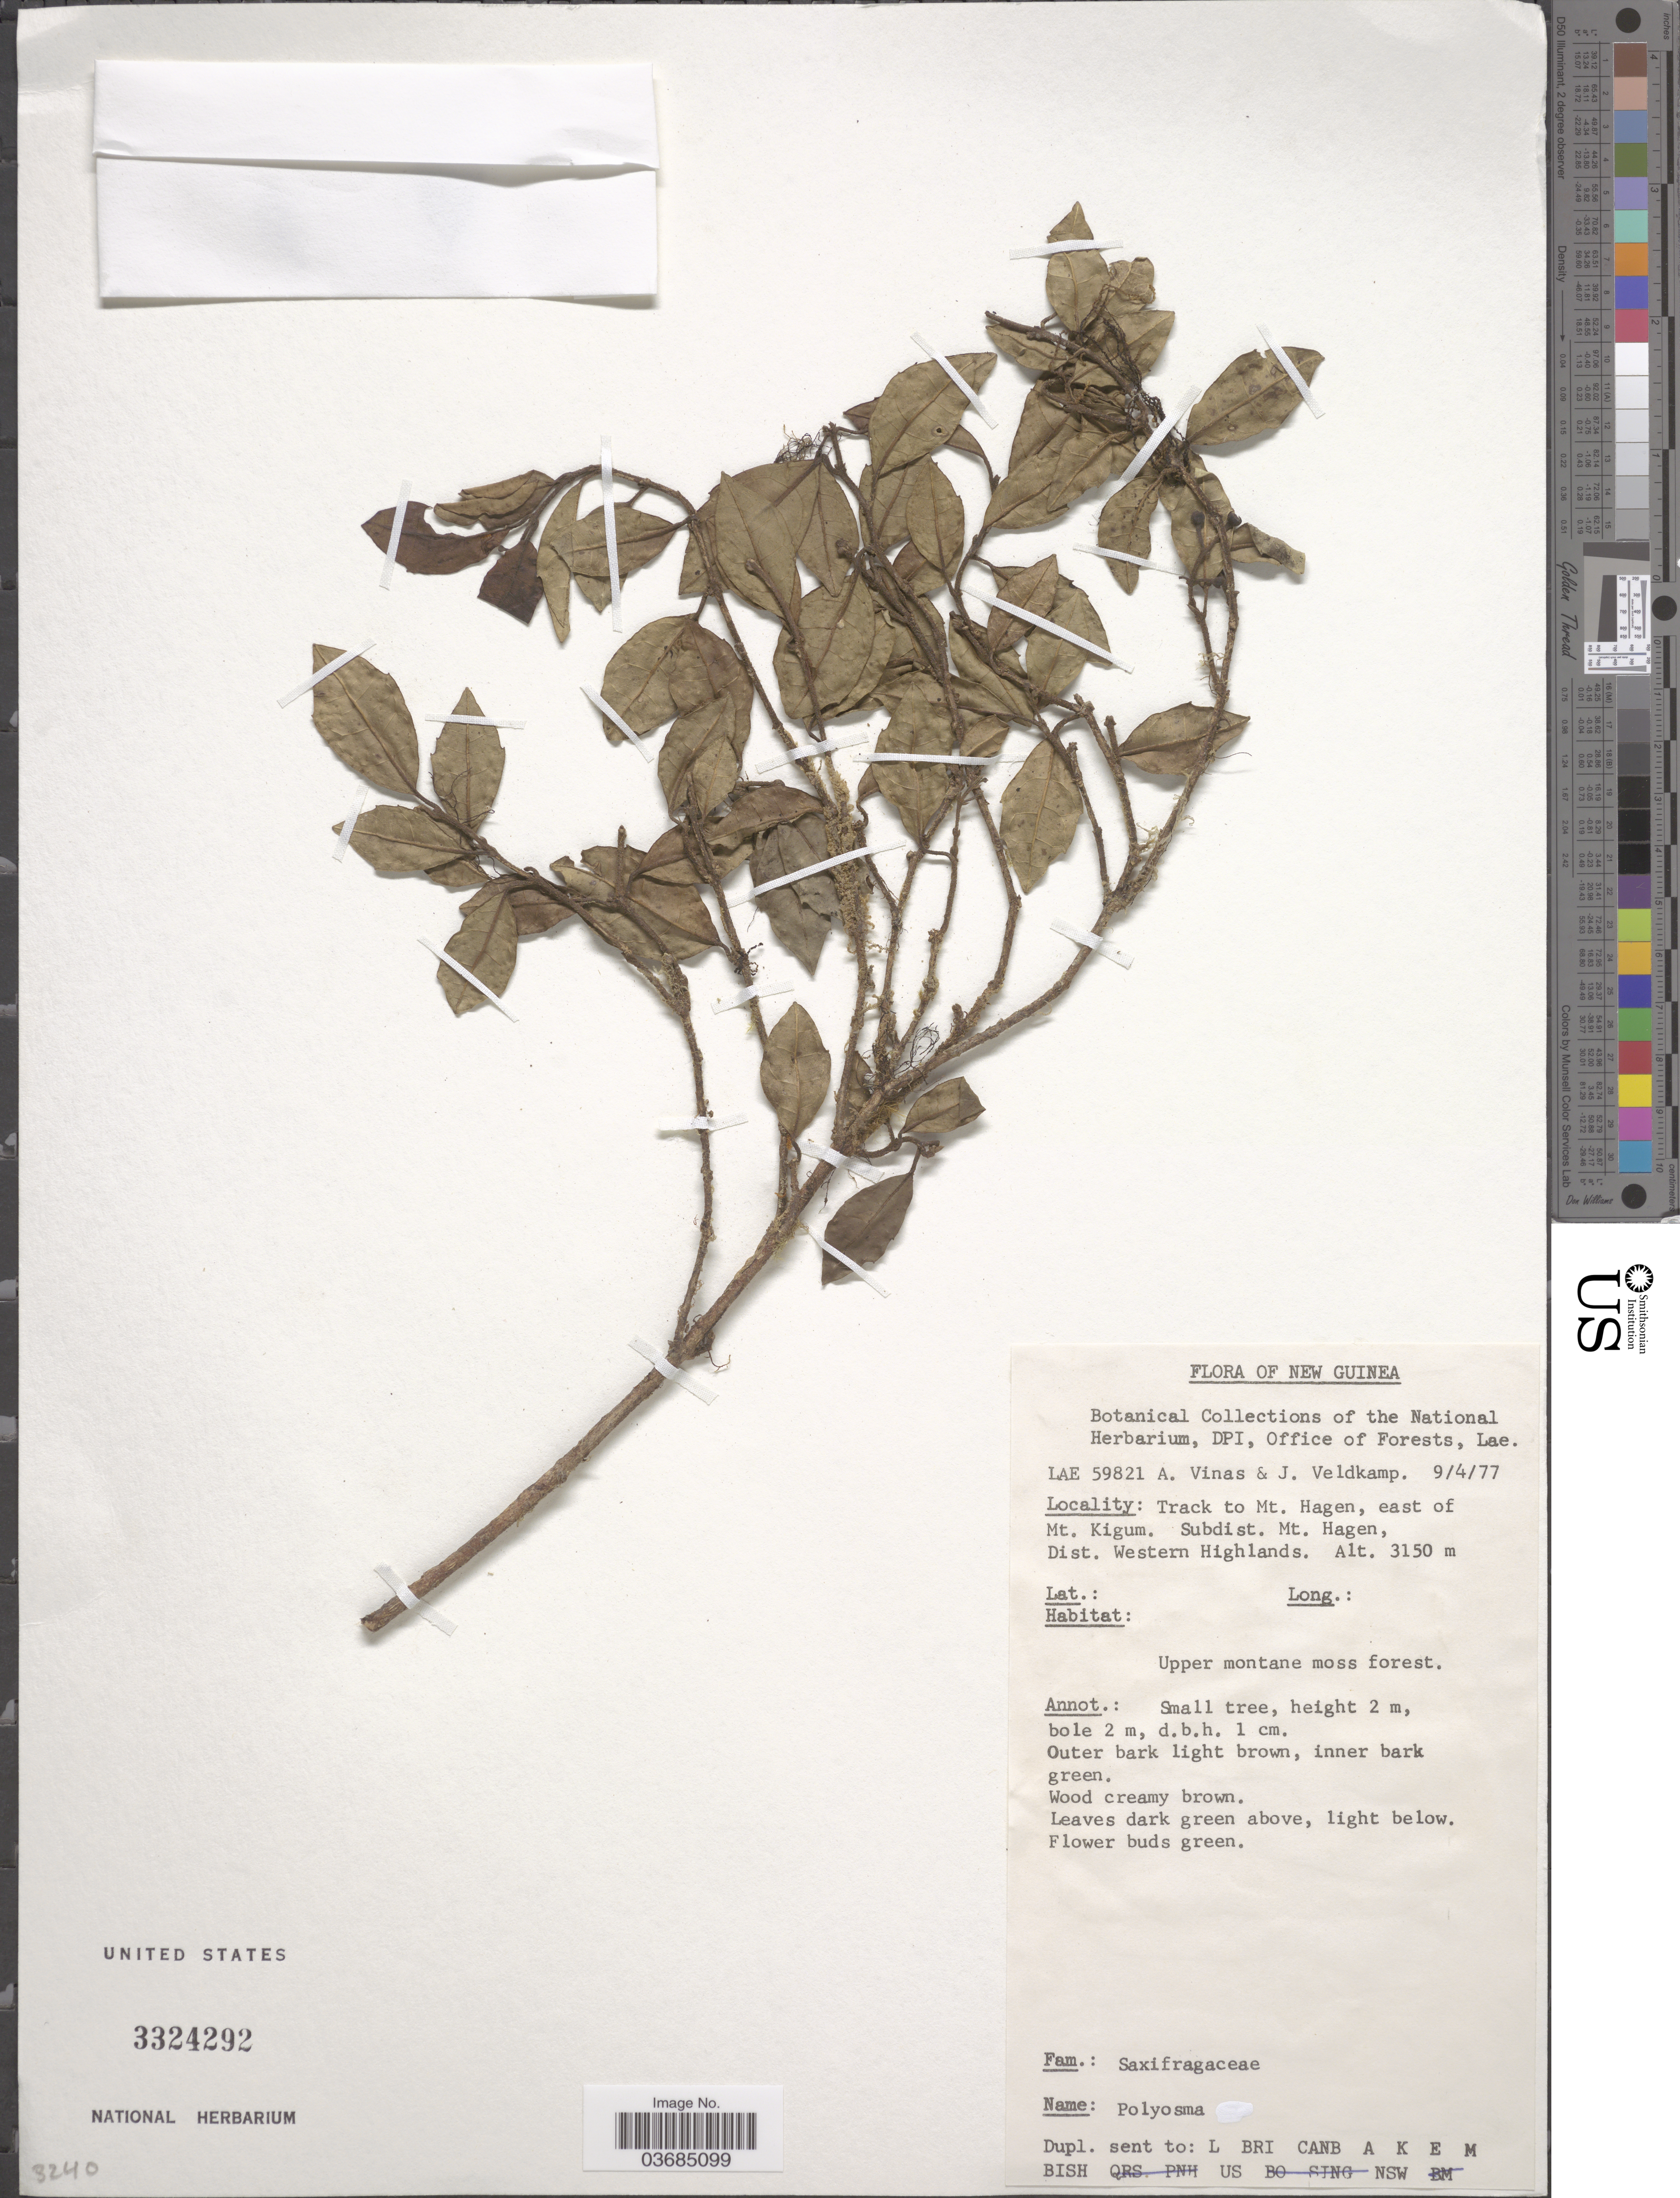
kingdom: Plantae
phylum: Tracheophyta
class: Magnoliopsida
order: Escalloniales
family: Escalloniaceae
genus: Polyosma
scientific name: Polyosma sp.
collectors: A. Vinas & J. F. Veldkamp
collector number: LAE59821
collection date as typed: Transcribed d/m/y: 9/4/77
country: Papua New Guinea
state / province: Western Highlands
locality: New Guinea. Track to Mt. Hagen, east of Mt. Kigum. Subdist. Mt. Hagen, Dist. Western Highlands.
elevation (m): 3150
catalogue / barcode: US 3324292